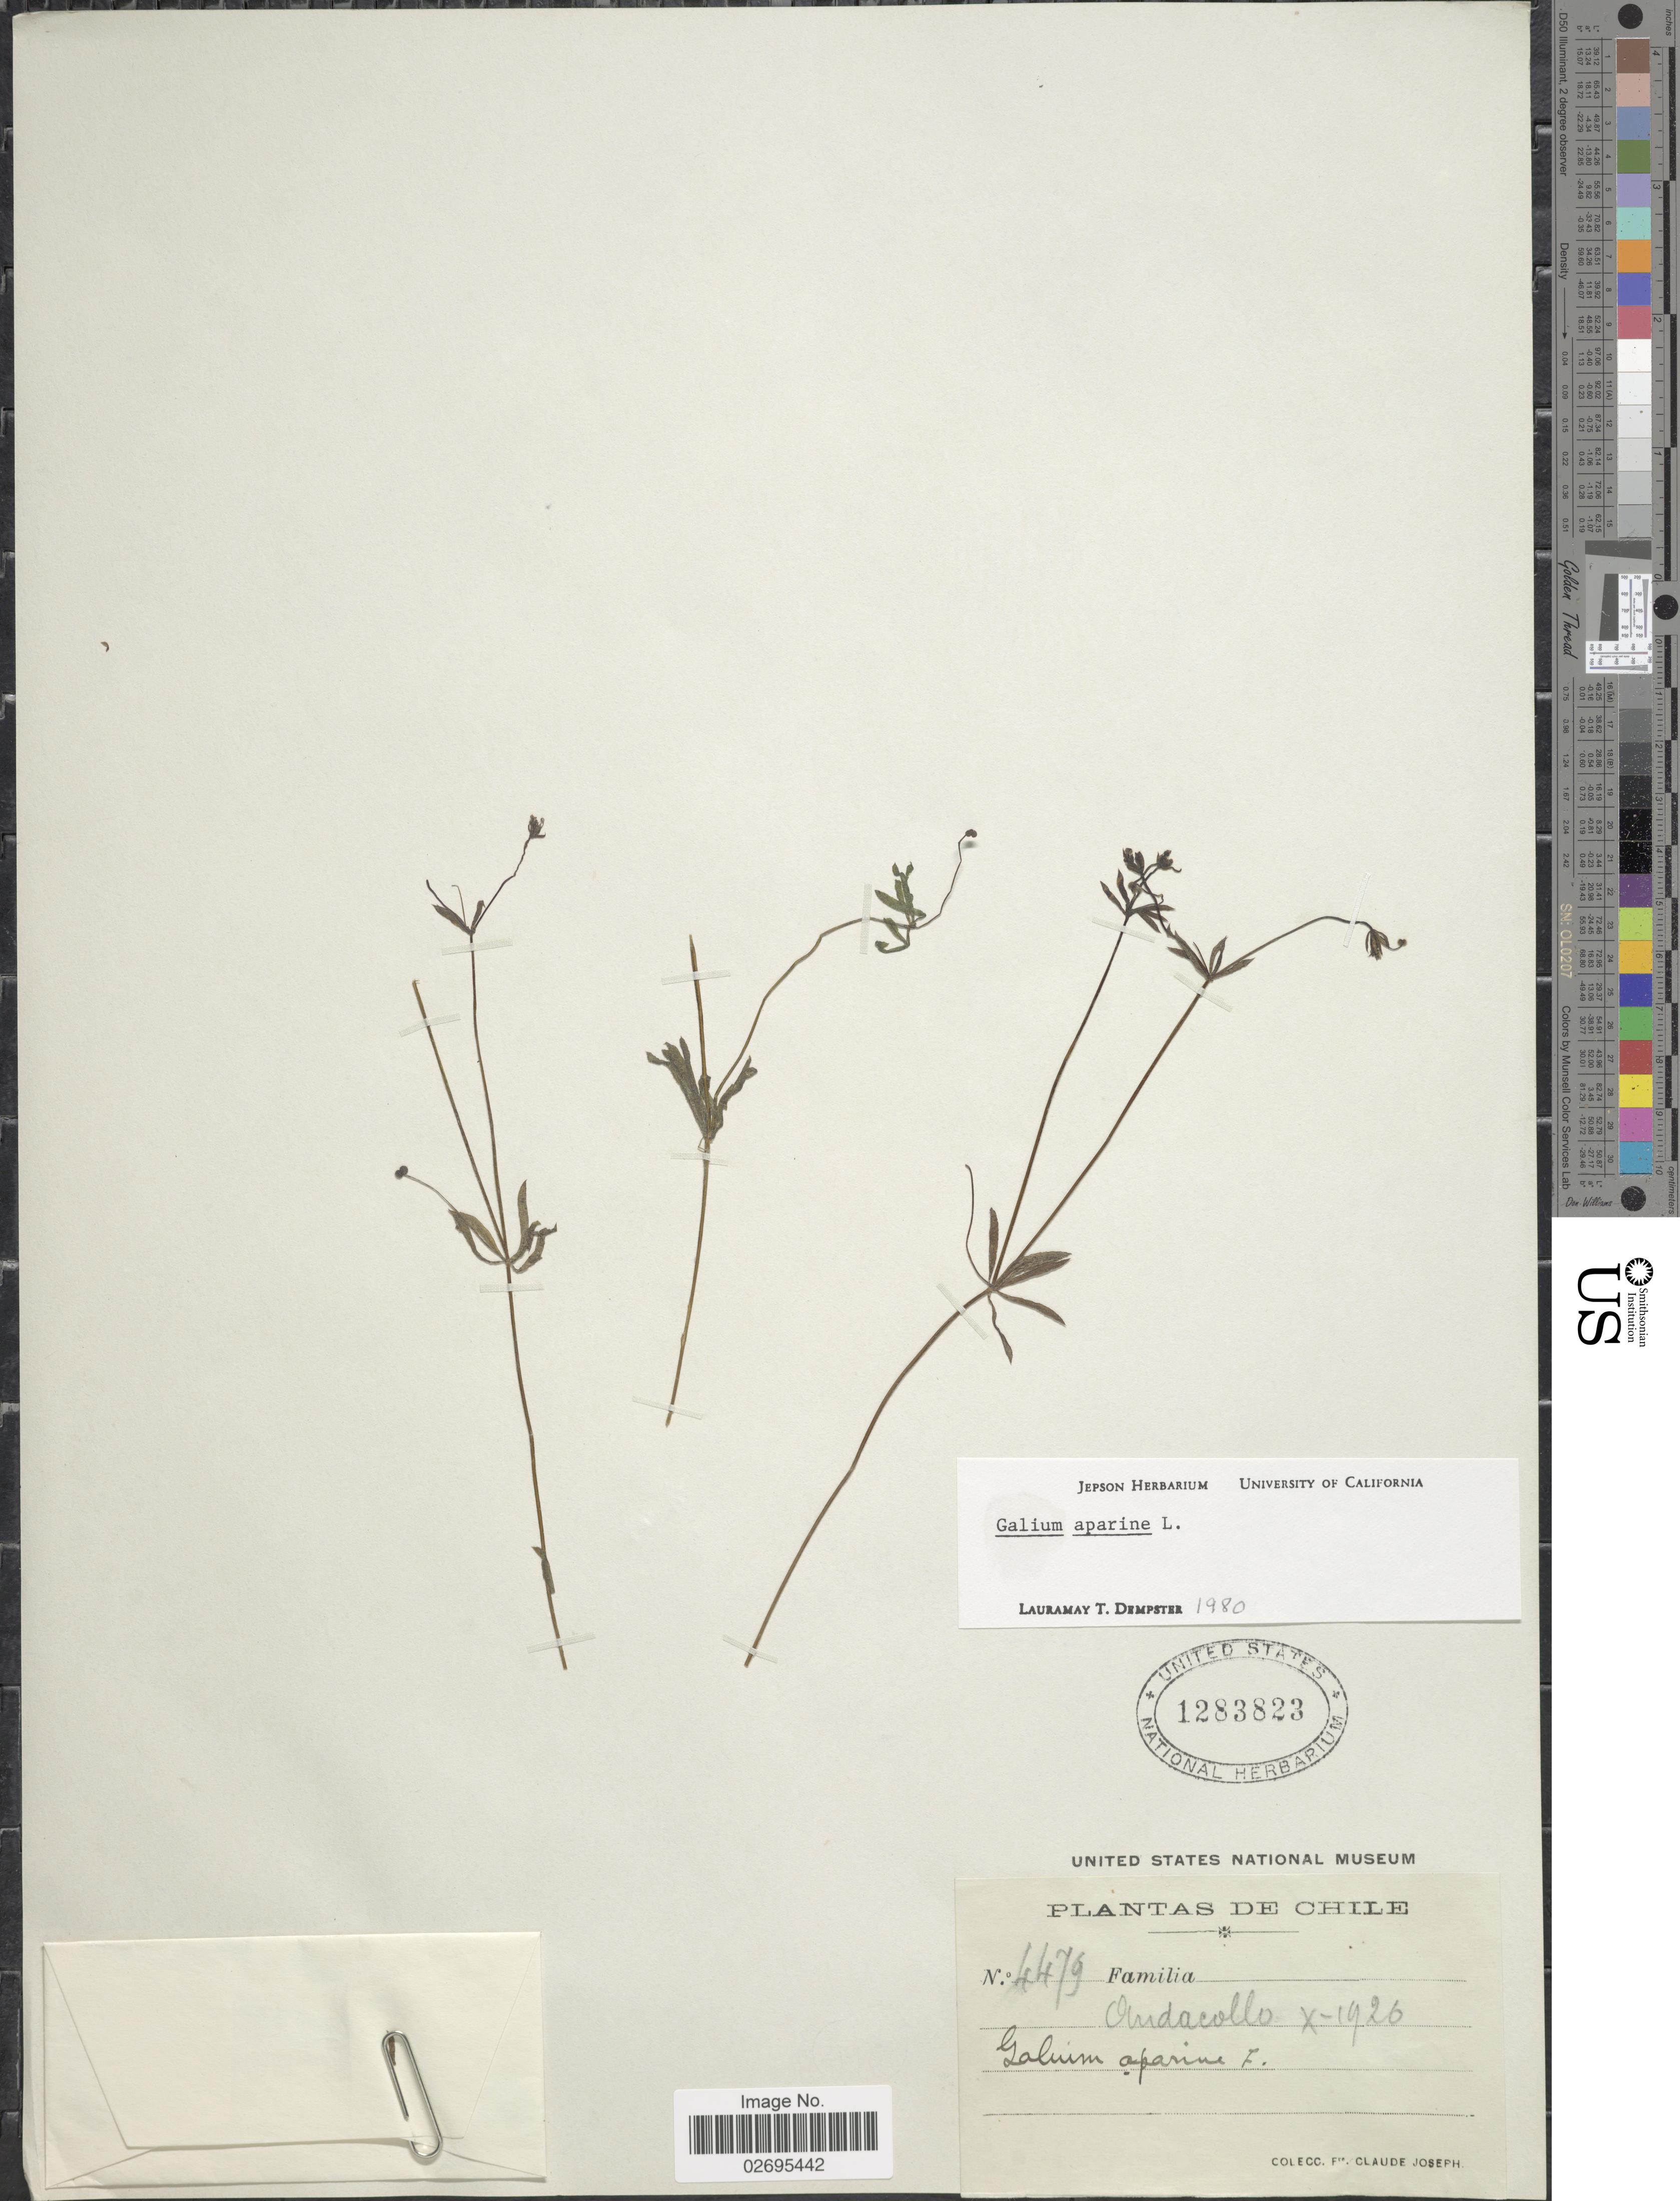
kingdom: Plantae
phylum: Tracheophyta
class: Magnoliopsida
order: Gentianales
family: Rubiaceae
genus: Galium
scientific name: Galium aparine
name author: L.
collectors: Bro. Claude-Joseph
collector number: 4479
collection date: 1926-10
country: Chile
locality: Andacollo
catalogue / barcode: US 1283823